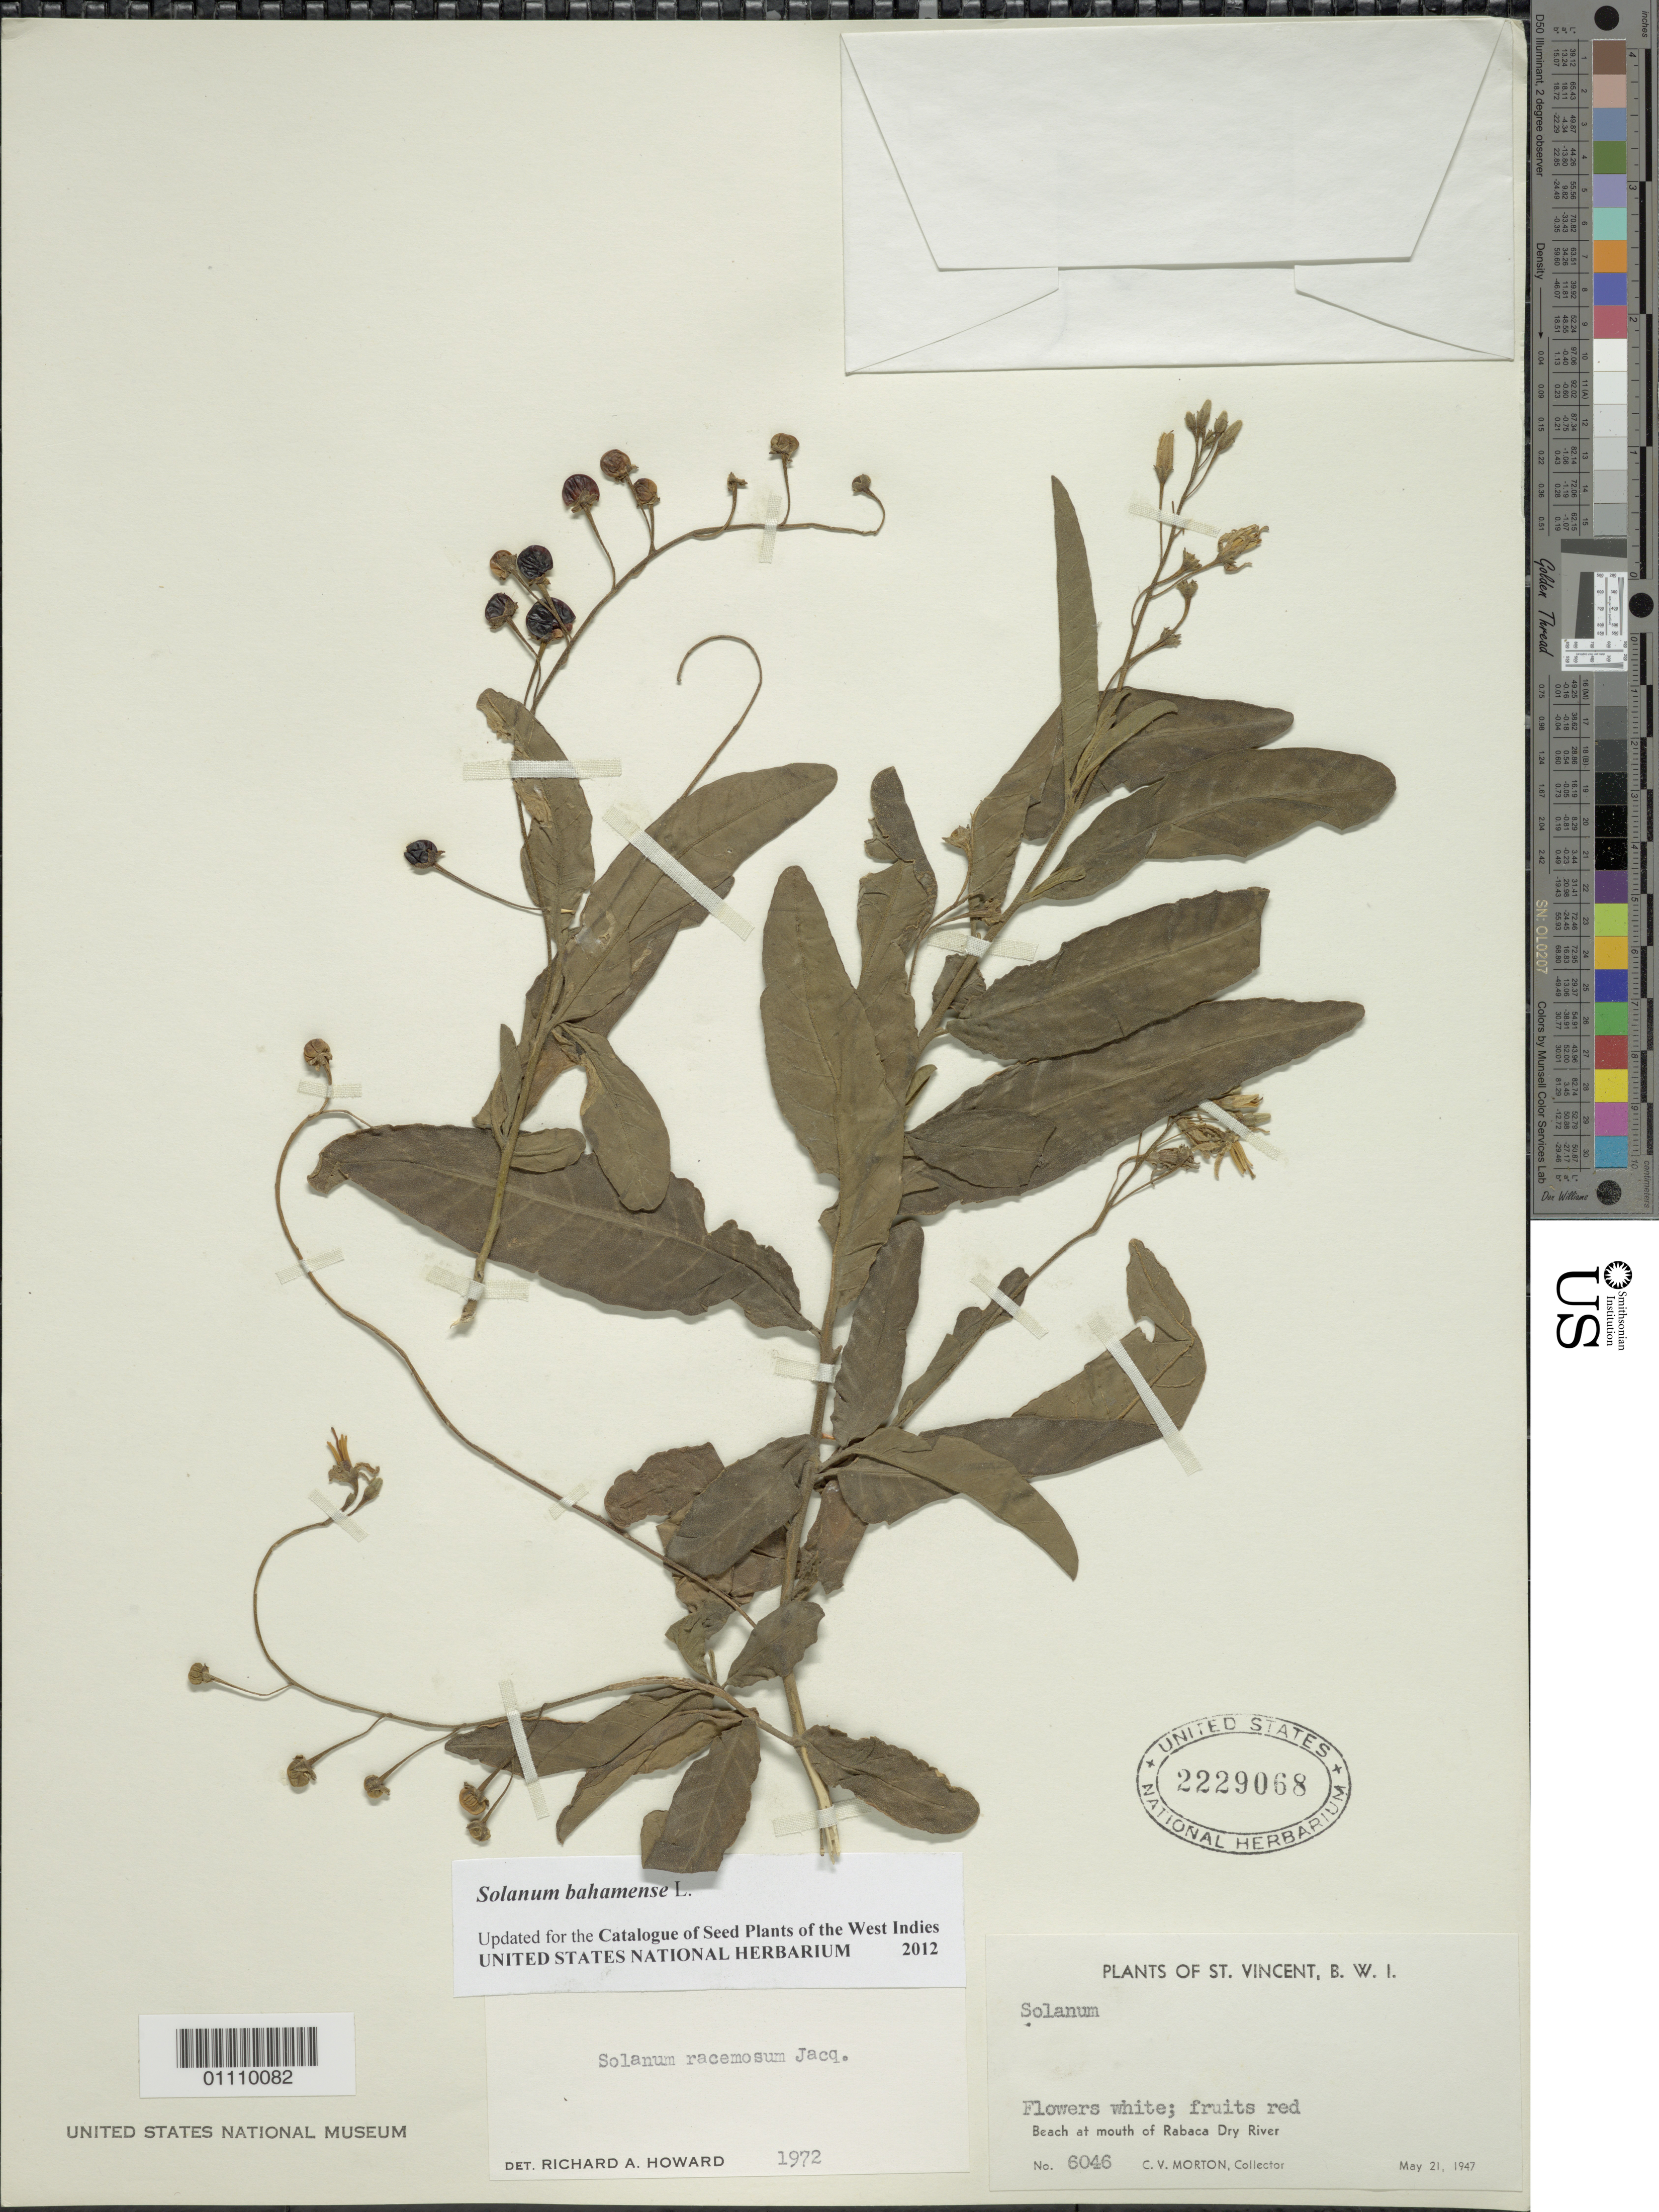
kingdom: Plantae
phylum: Tracheophyta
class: Magnoliopsida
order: Solanales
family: Solanaceae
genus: Solanum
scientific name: Solanum bahamense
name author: L.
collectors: C. V. Morton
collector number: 6046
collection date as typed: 21 May 1947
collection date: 1947-05-21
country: St. Vincent - Grenadines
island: St. Vincent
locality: Rabaca Dry River, at mouth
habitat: Beach at mouth of river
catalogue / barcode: US 2229068